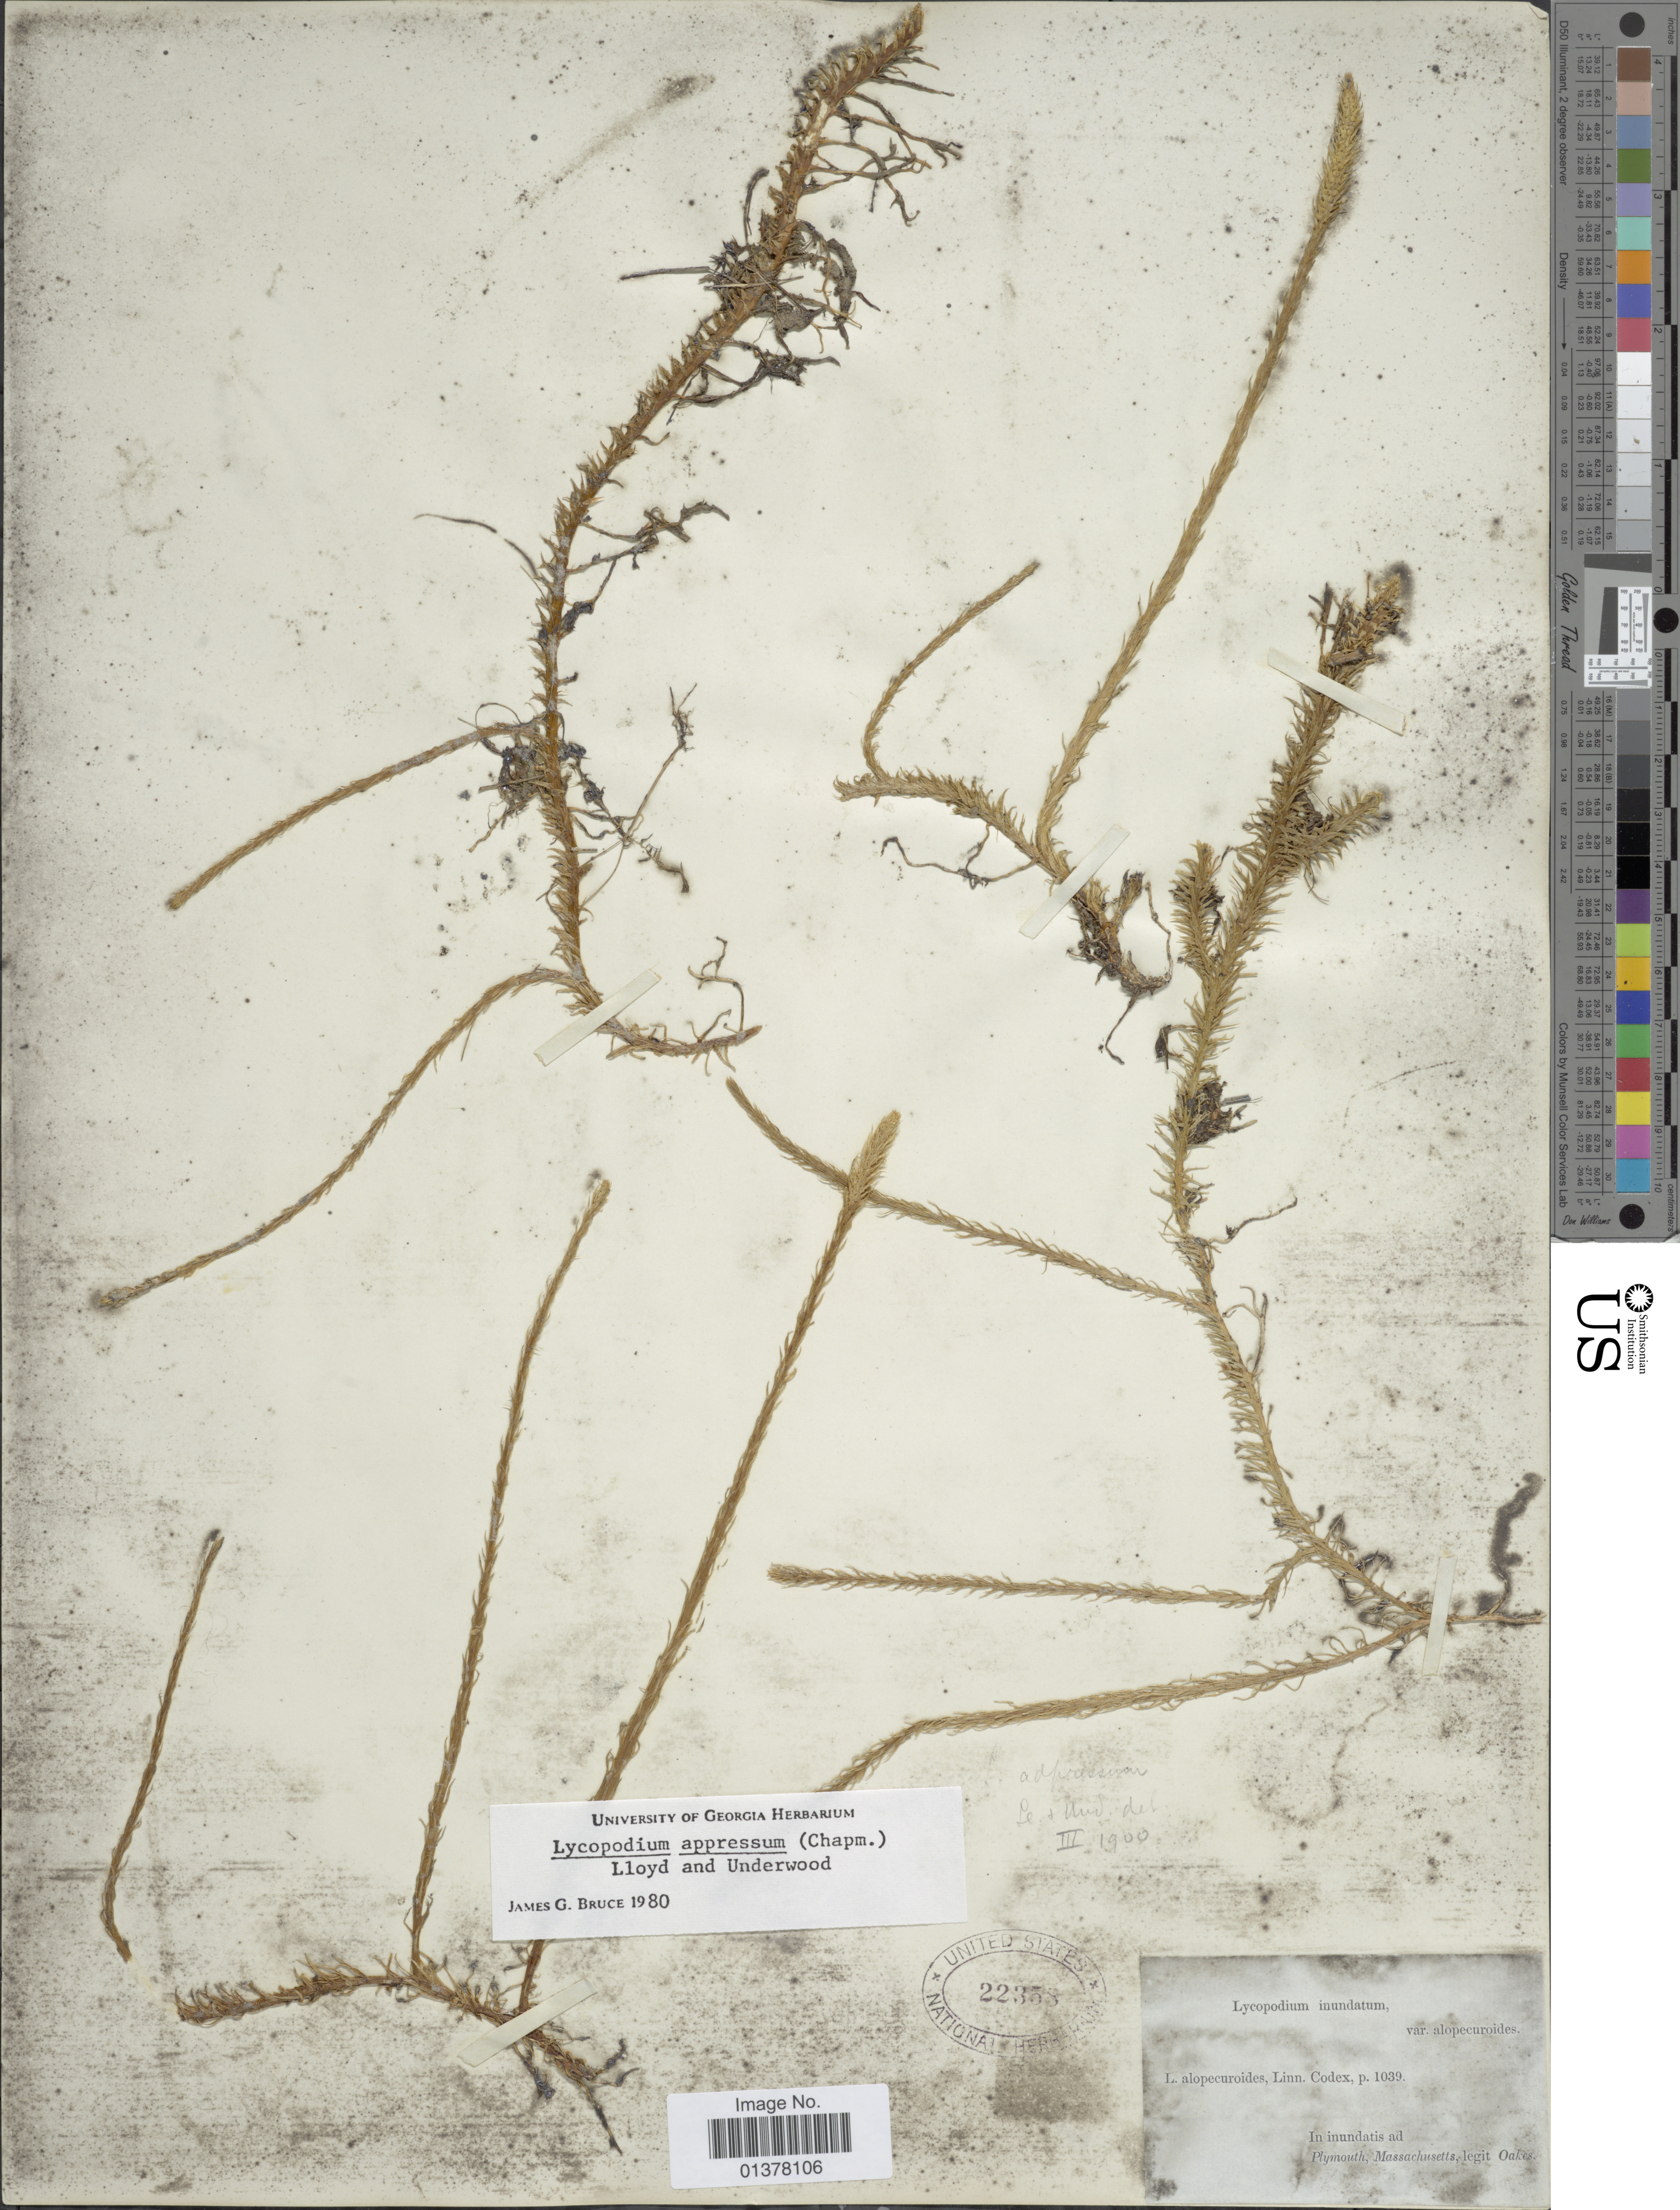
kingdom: Plantae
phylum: Tracheophyta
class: Lycopodiopsida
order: Lycopodiales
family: Lycopodiaceae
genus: Lycopodiella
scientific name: Lycopodiella appressa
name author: (Chapm.) Cranfill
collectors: -. Oakes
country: United States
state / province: Massachusetts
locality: In inundatis ad Plymouth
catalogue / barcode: US 22358